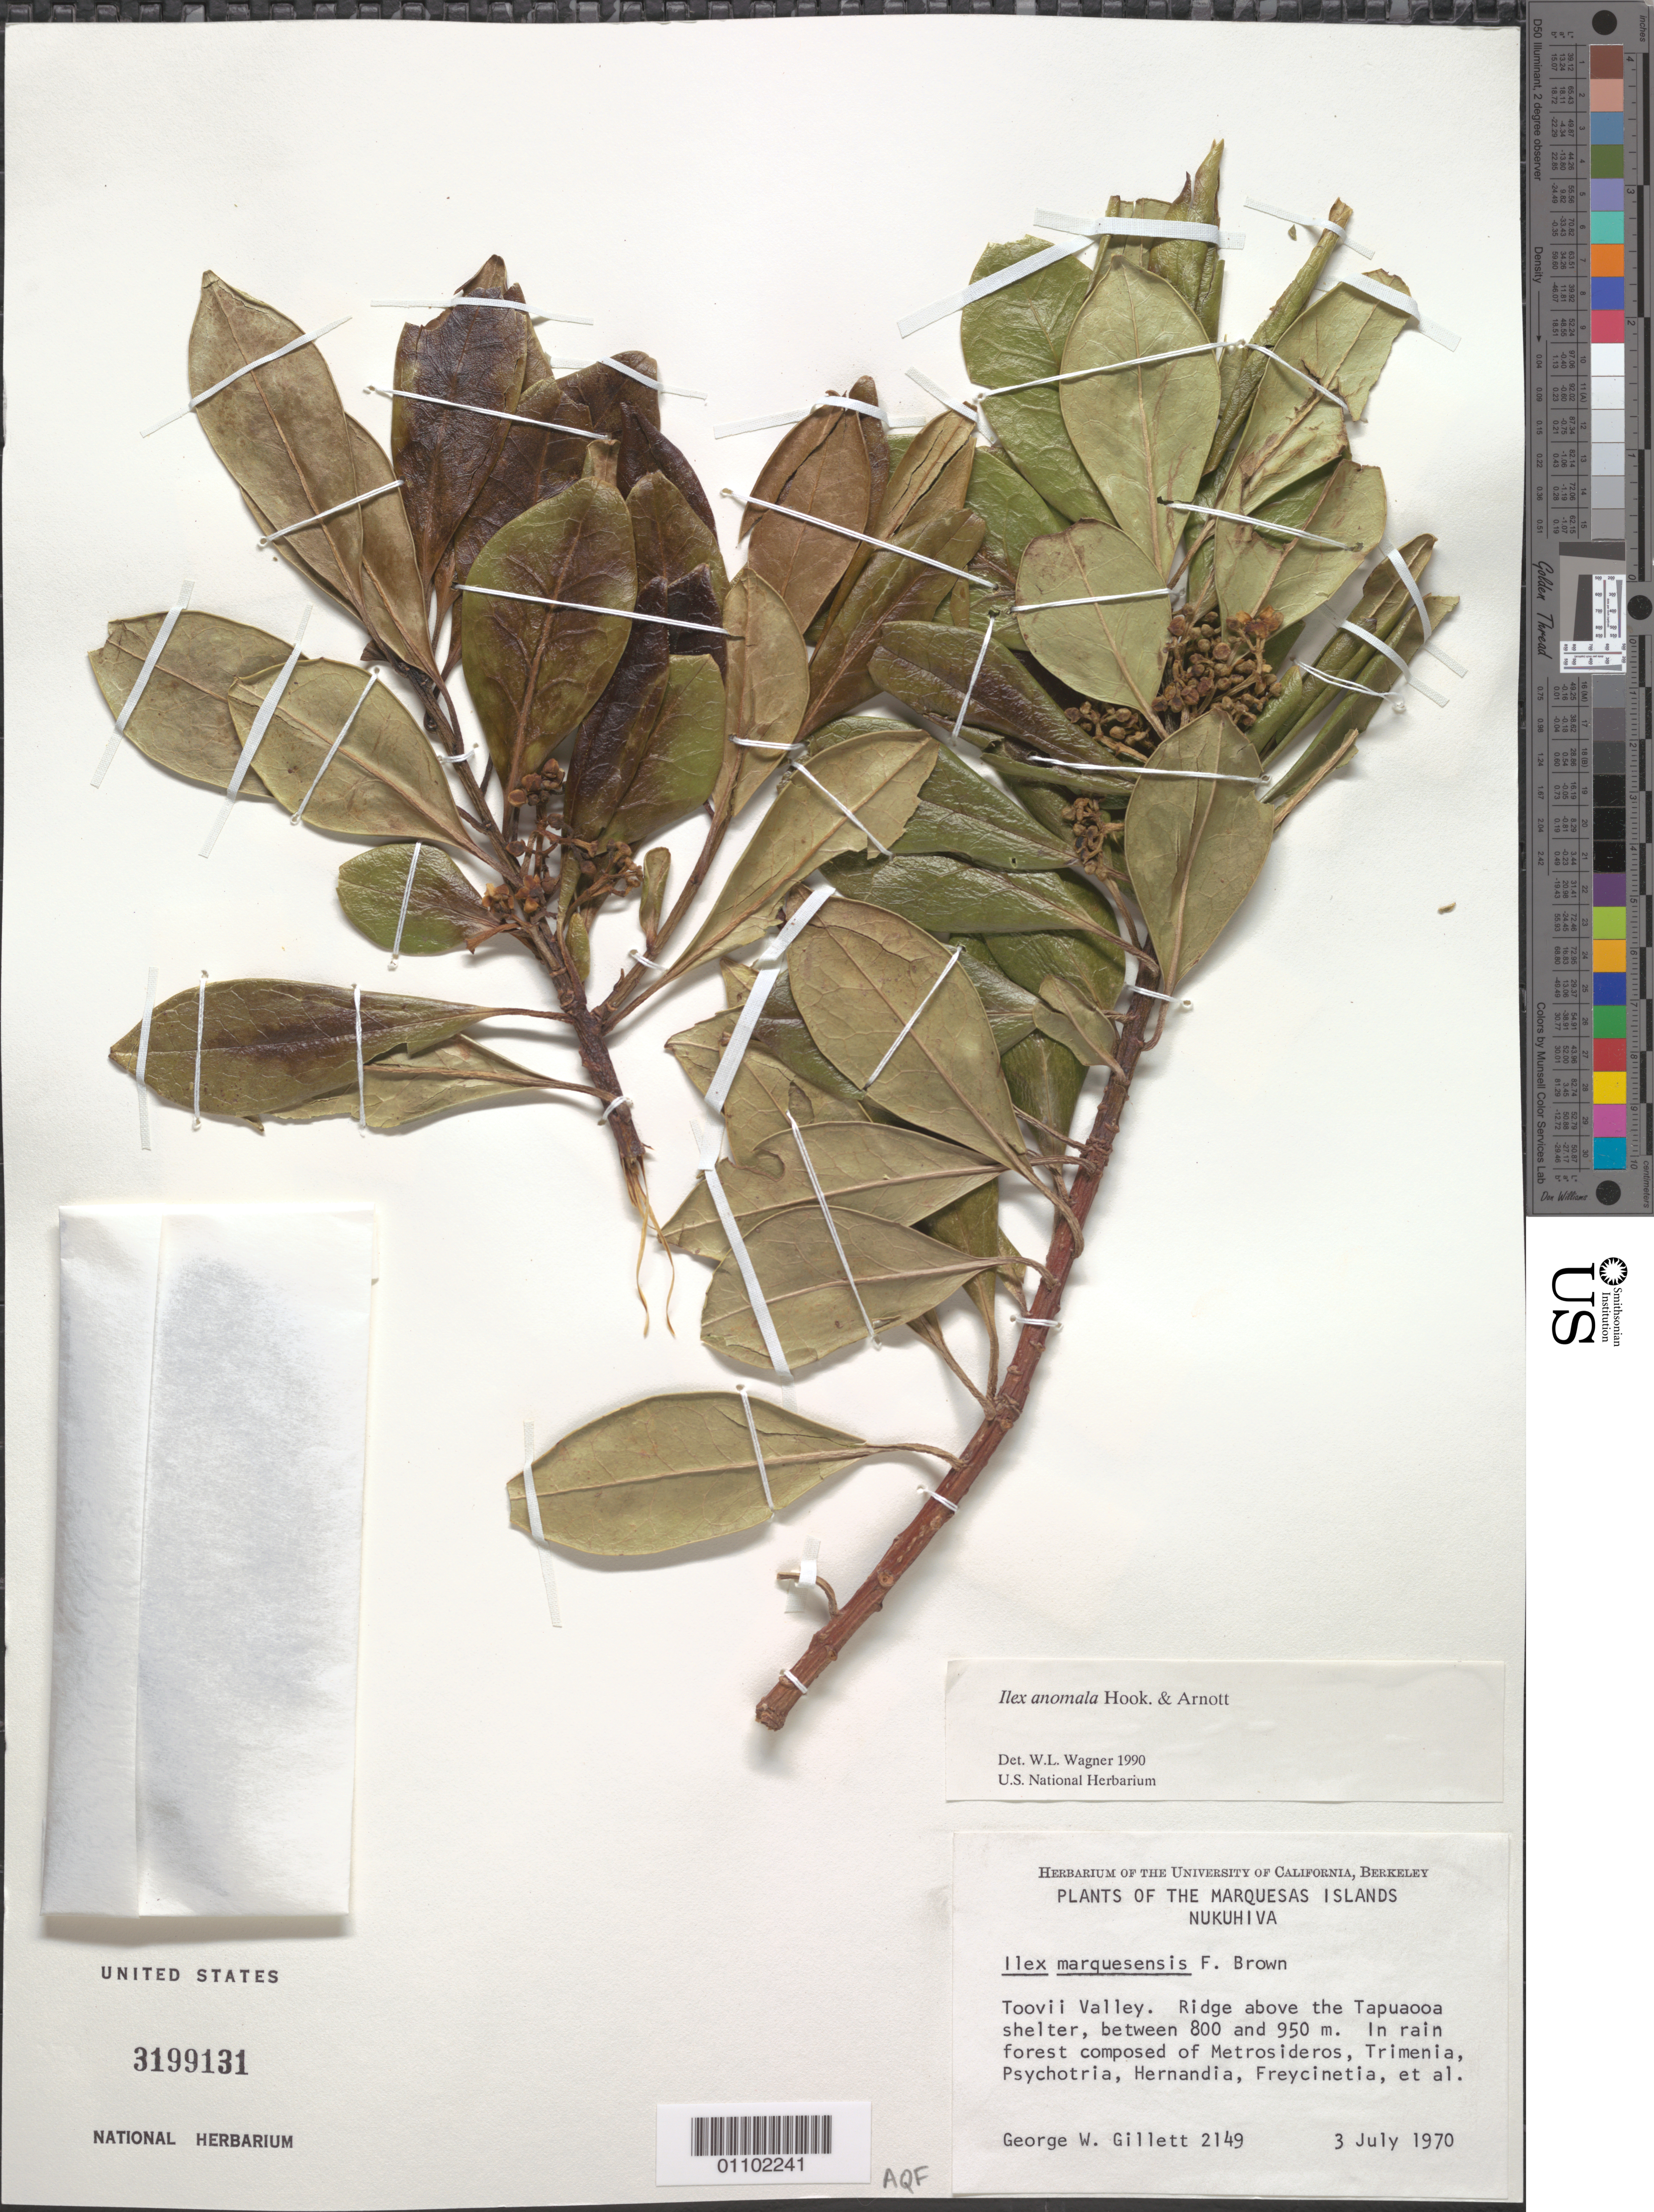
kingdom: Plantae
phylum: Tracheophyta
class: Magnoliopsida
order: Aquifoliales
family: Aquifoliaceae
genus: Ilex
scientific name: Ilex anomala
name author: Hook. & Arn.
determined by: Wagner, W. L., (BOT), Smithsonian Institution - National Museum of Natural History (UNITED STATES)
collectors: G. Gillett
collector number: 2149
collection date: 1970-07-03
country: French Polynesia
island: Nuku Hiva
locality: Toovii Valley, ridge above Tapuaooa shelter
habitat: In rain forest composed of Metrosideros, Psychotria, Hernandia, Freycinetia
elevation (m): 800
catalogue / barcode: US 3199131